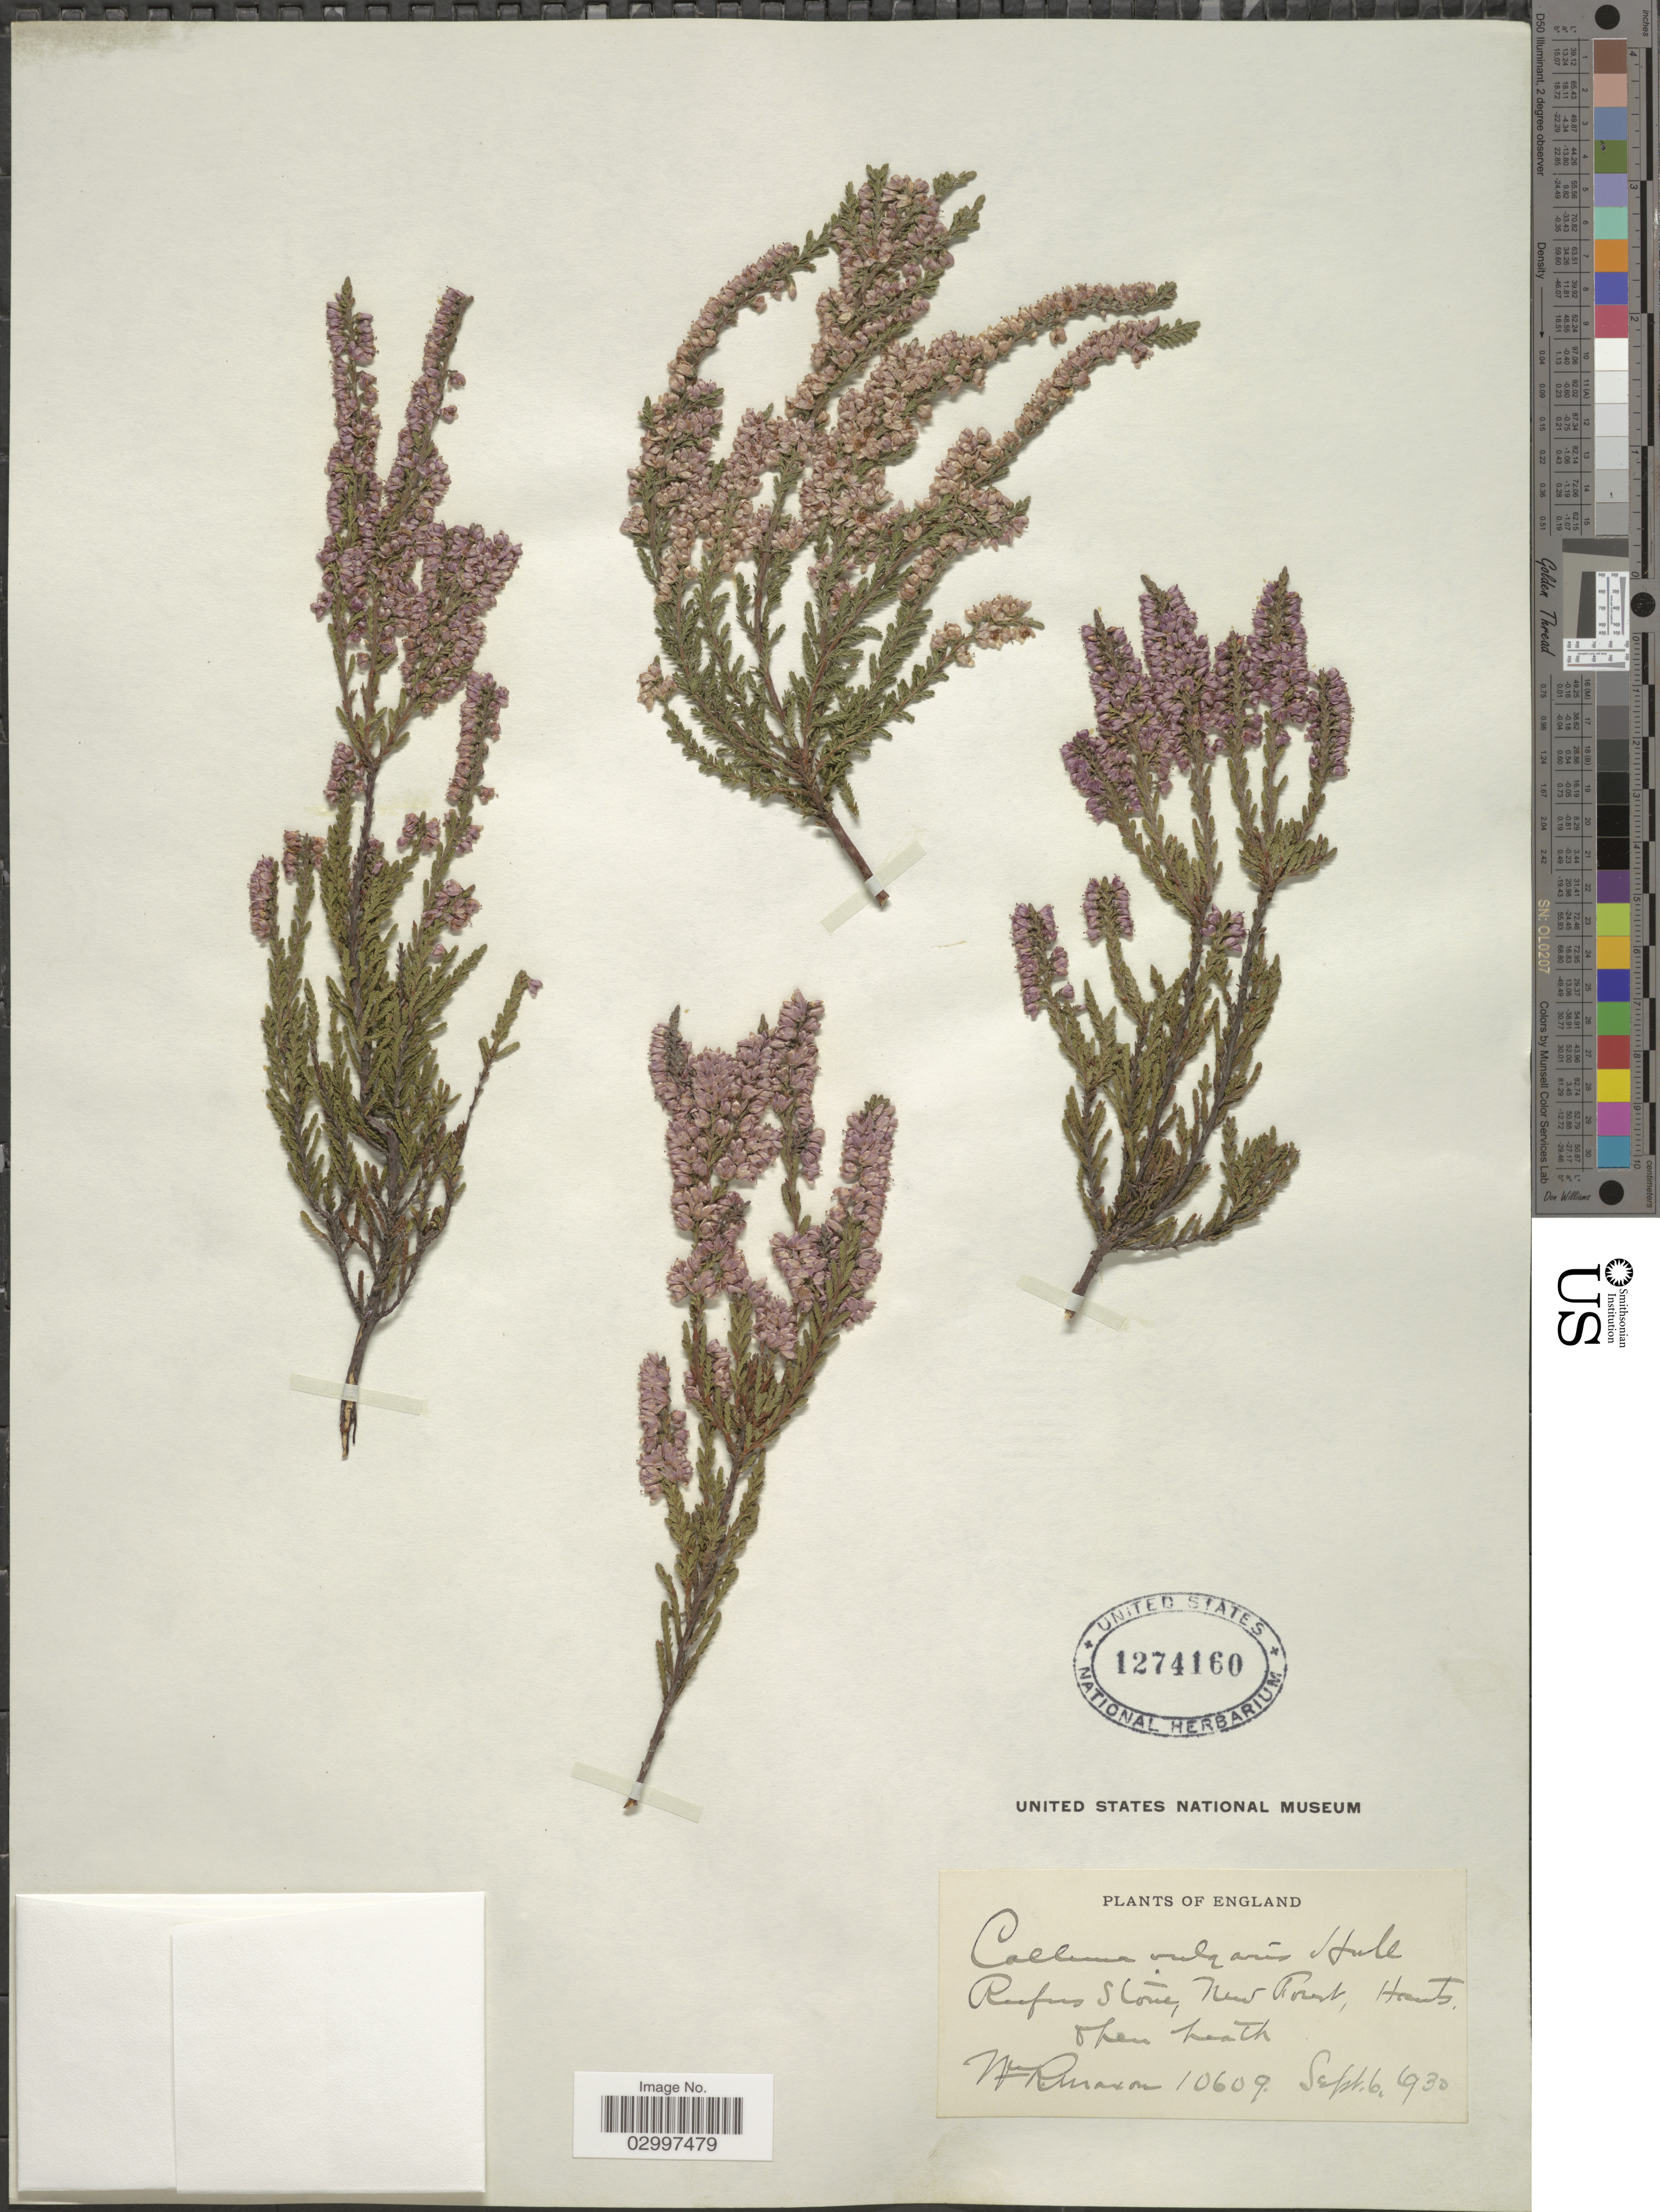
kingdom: Plantae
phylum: Tracheophyta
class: Magnoliopsida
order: Ericales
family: Ericaceae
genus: Calluna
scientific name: Calluna vulgaris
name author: (L.) Hull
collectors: W. Ruraxon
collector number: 10609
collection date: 1930-09-06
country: United Kingdom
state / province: England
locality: Rufus Stone, New Forest.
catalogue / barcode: US 1274160